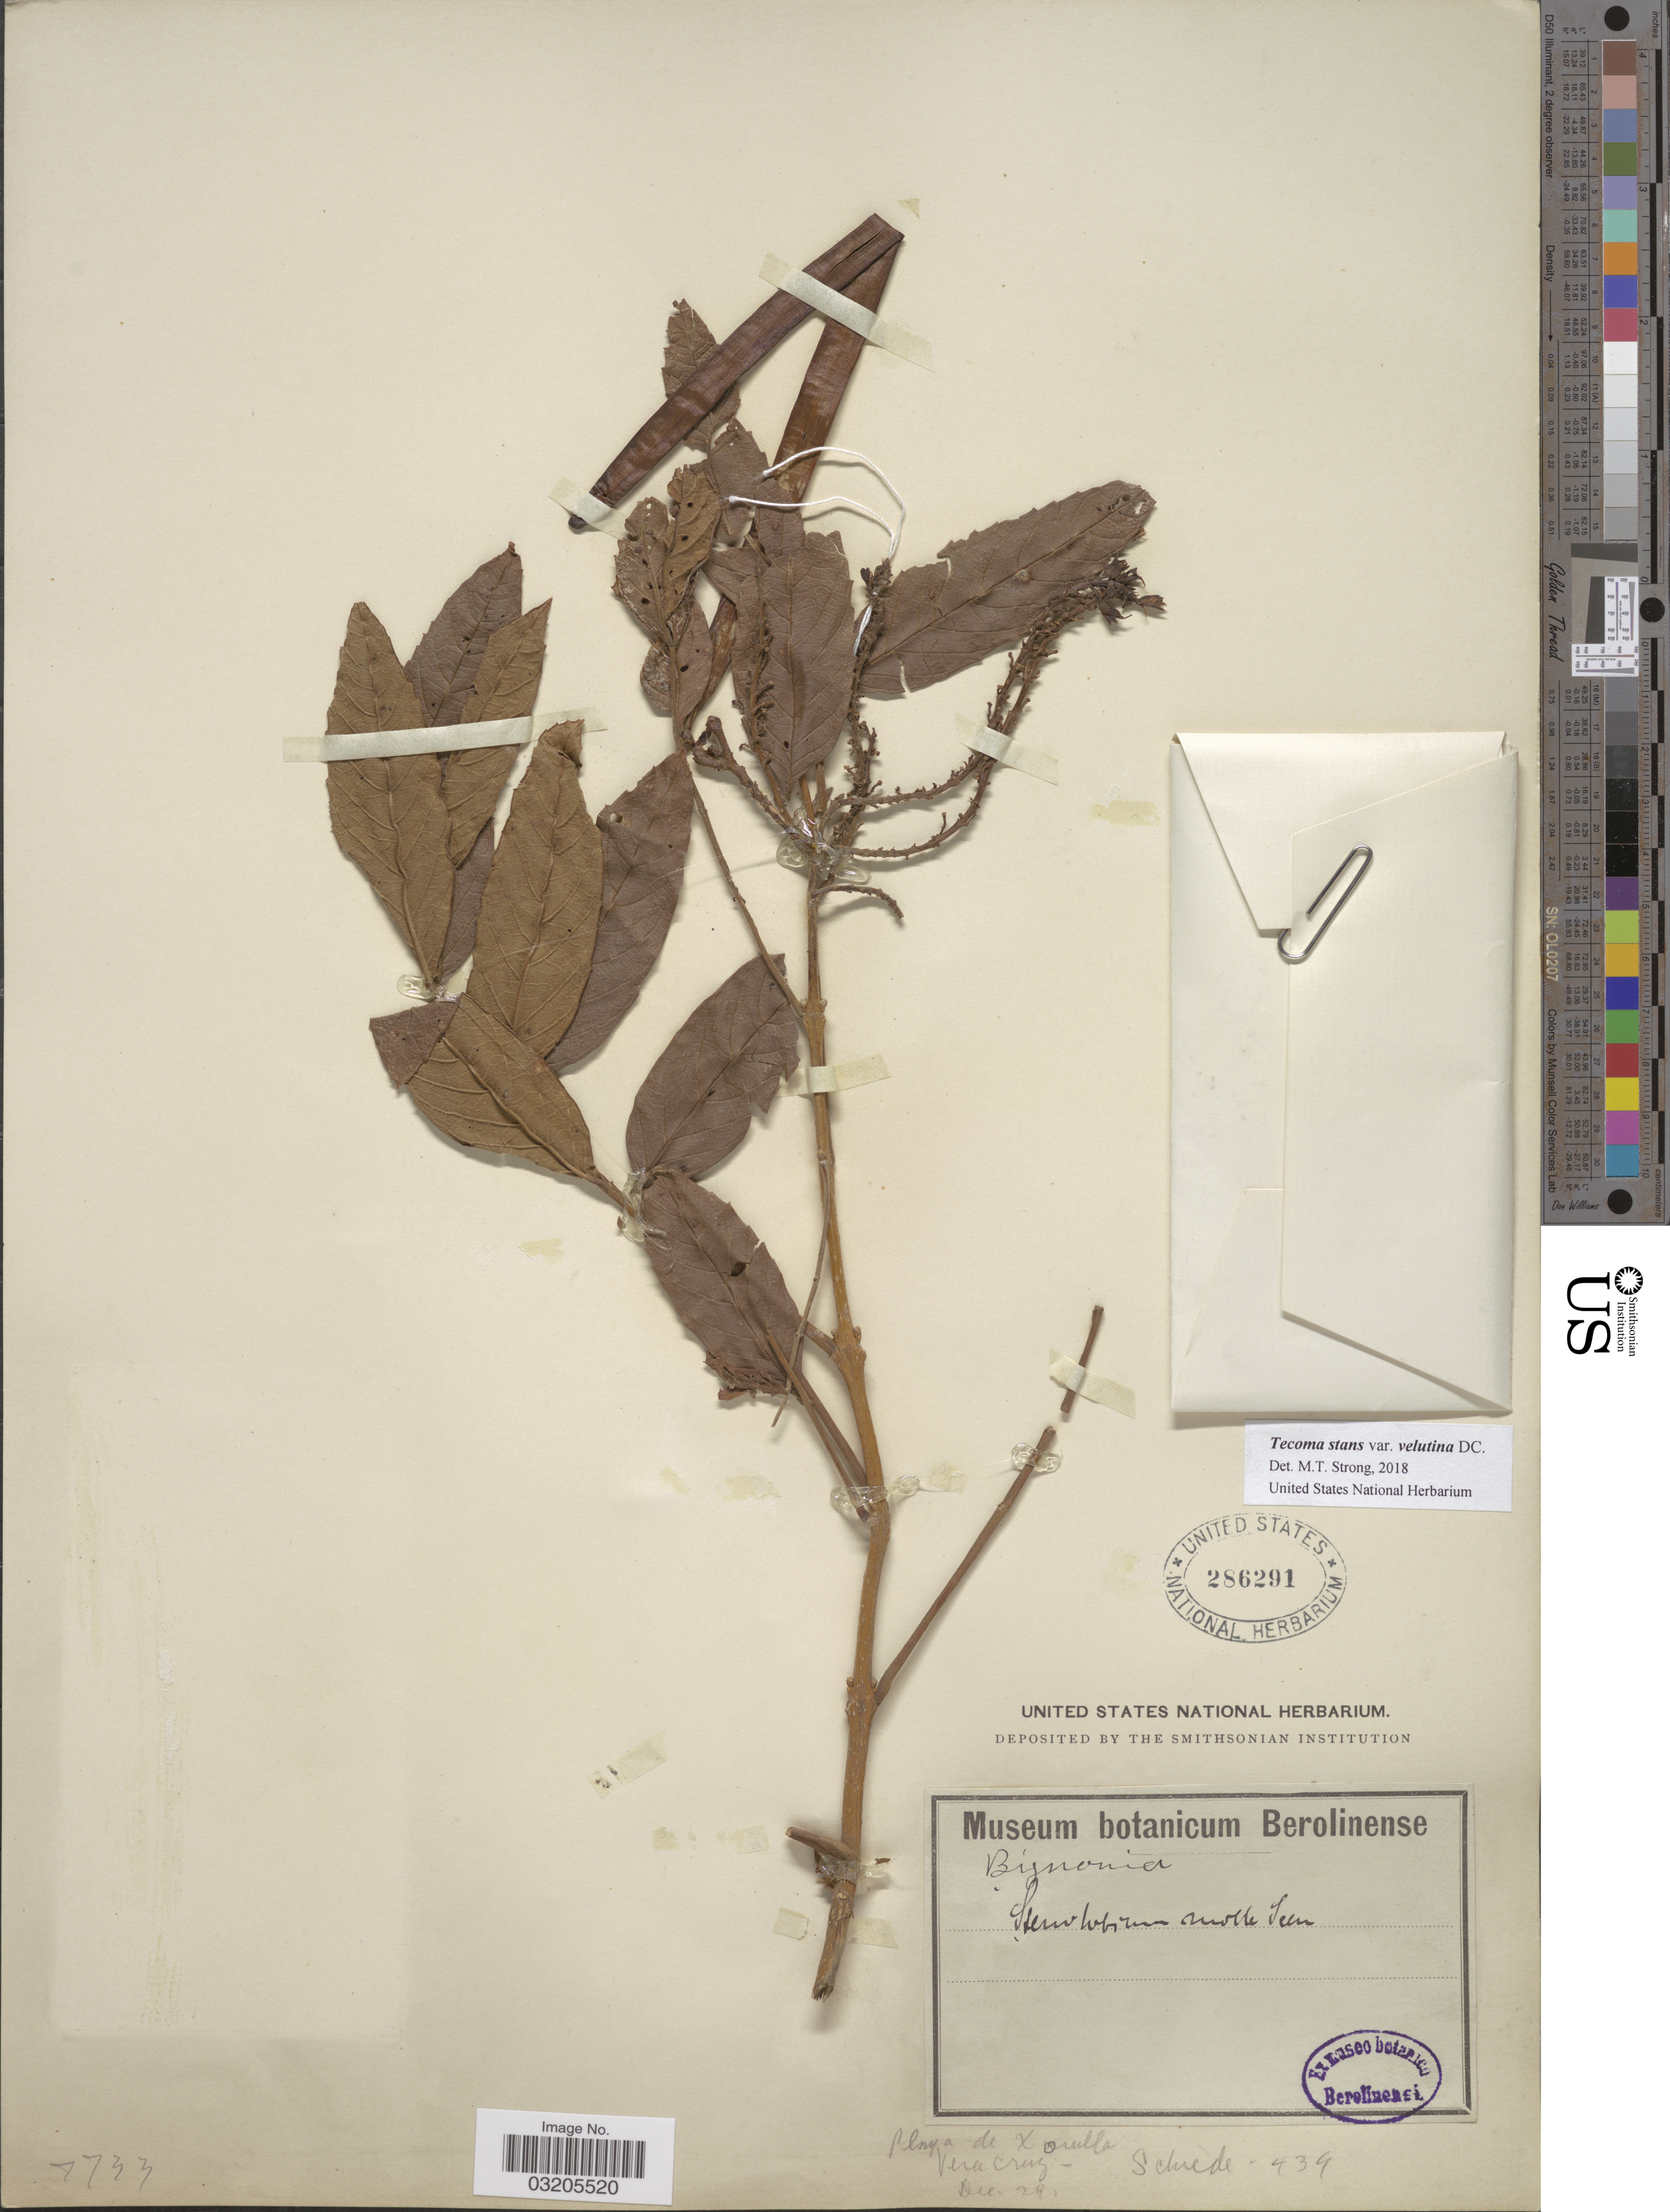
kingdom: Plantae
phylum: Tracheophyta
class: Magnoliopsida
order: Lamiales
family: Bignoniaceae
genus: Tecoma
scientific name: Tecoma stans var. velutina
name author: DC.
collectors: Schiede, --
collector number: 434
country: Mexico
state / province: Veracruz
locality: Playa de Xouilla [interpreted]. Veracruz.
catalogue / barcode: US 286291